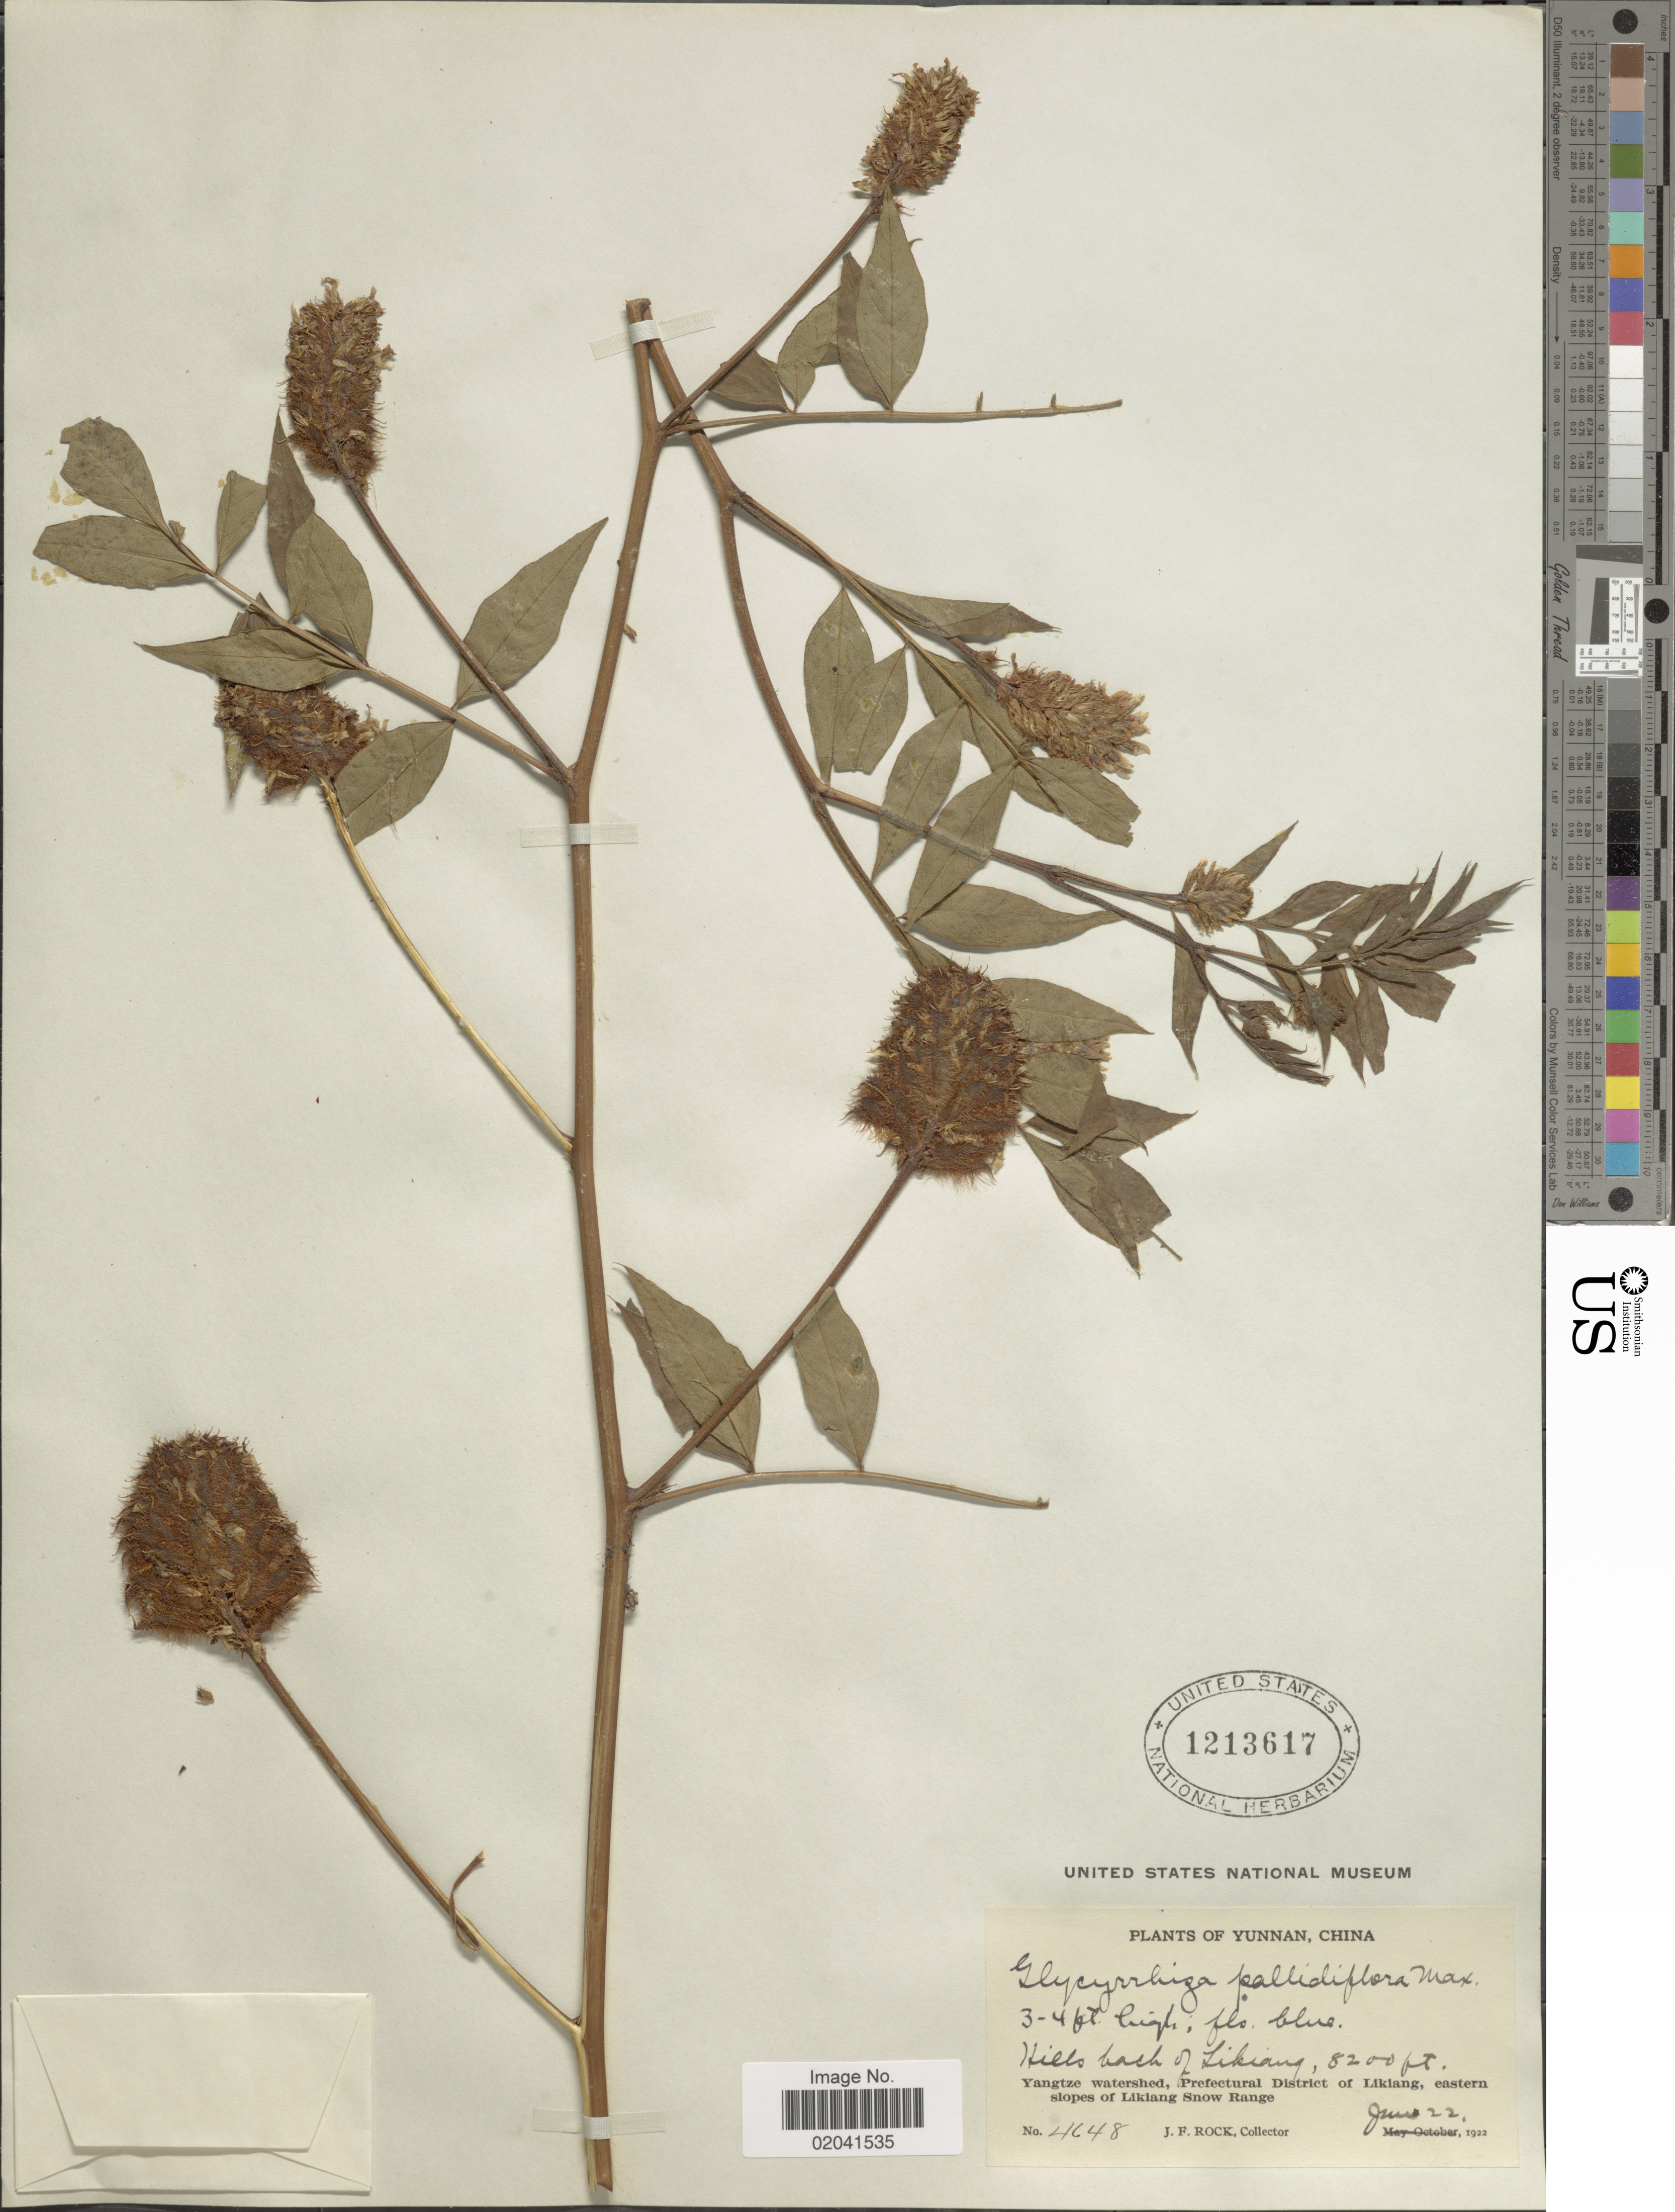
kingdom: Plantae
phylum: Tracheophyta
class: Magnoliopsida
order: Fabales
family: Fabaceae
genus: Glycyrrhiza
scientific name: Glycyrrhiza pallidiflora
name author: Maxim.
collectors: J. Rock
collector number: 4648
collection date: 1922-06-22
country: China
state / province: Yunnan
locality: Yunnan, China, Hills back of Likiang, Yangtze watershed, Prefectural district of Likiang, eastern slopes of Likiang Snow Range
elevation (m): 2499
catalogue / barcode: US 1213617